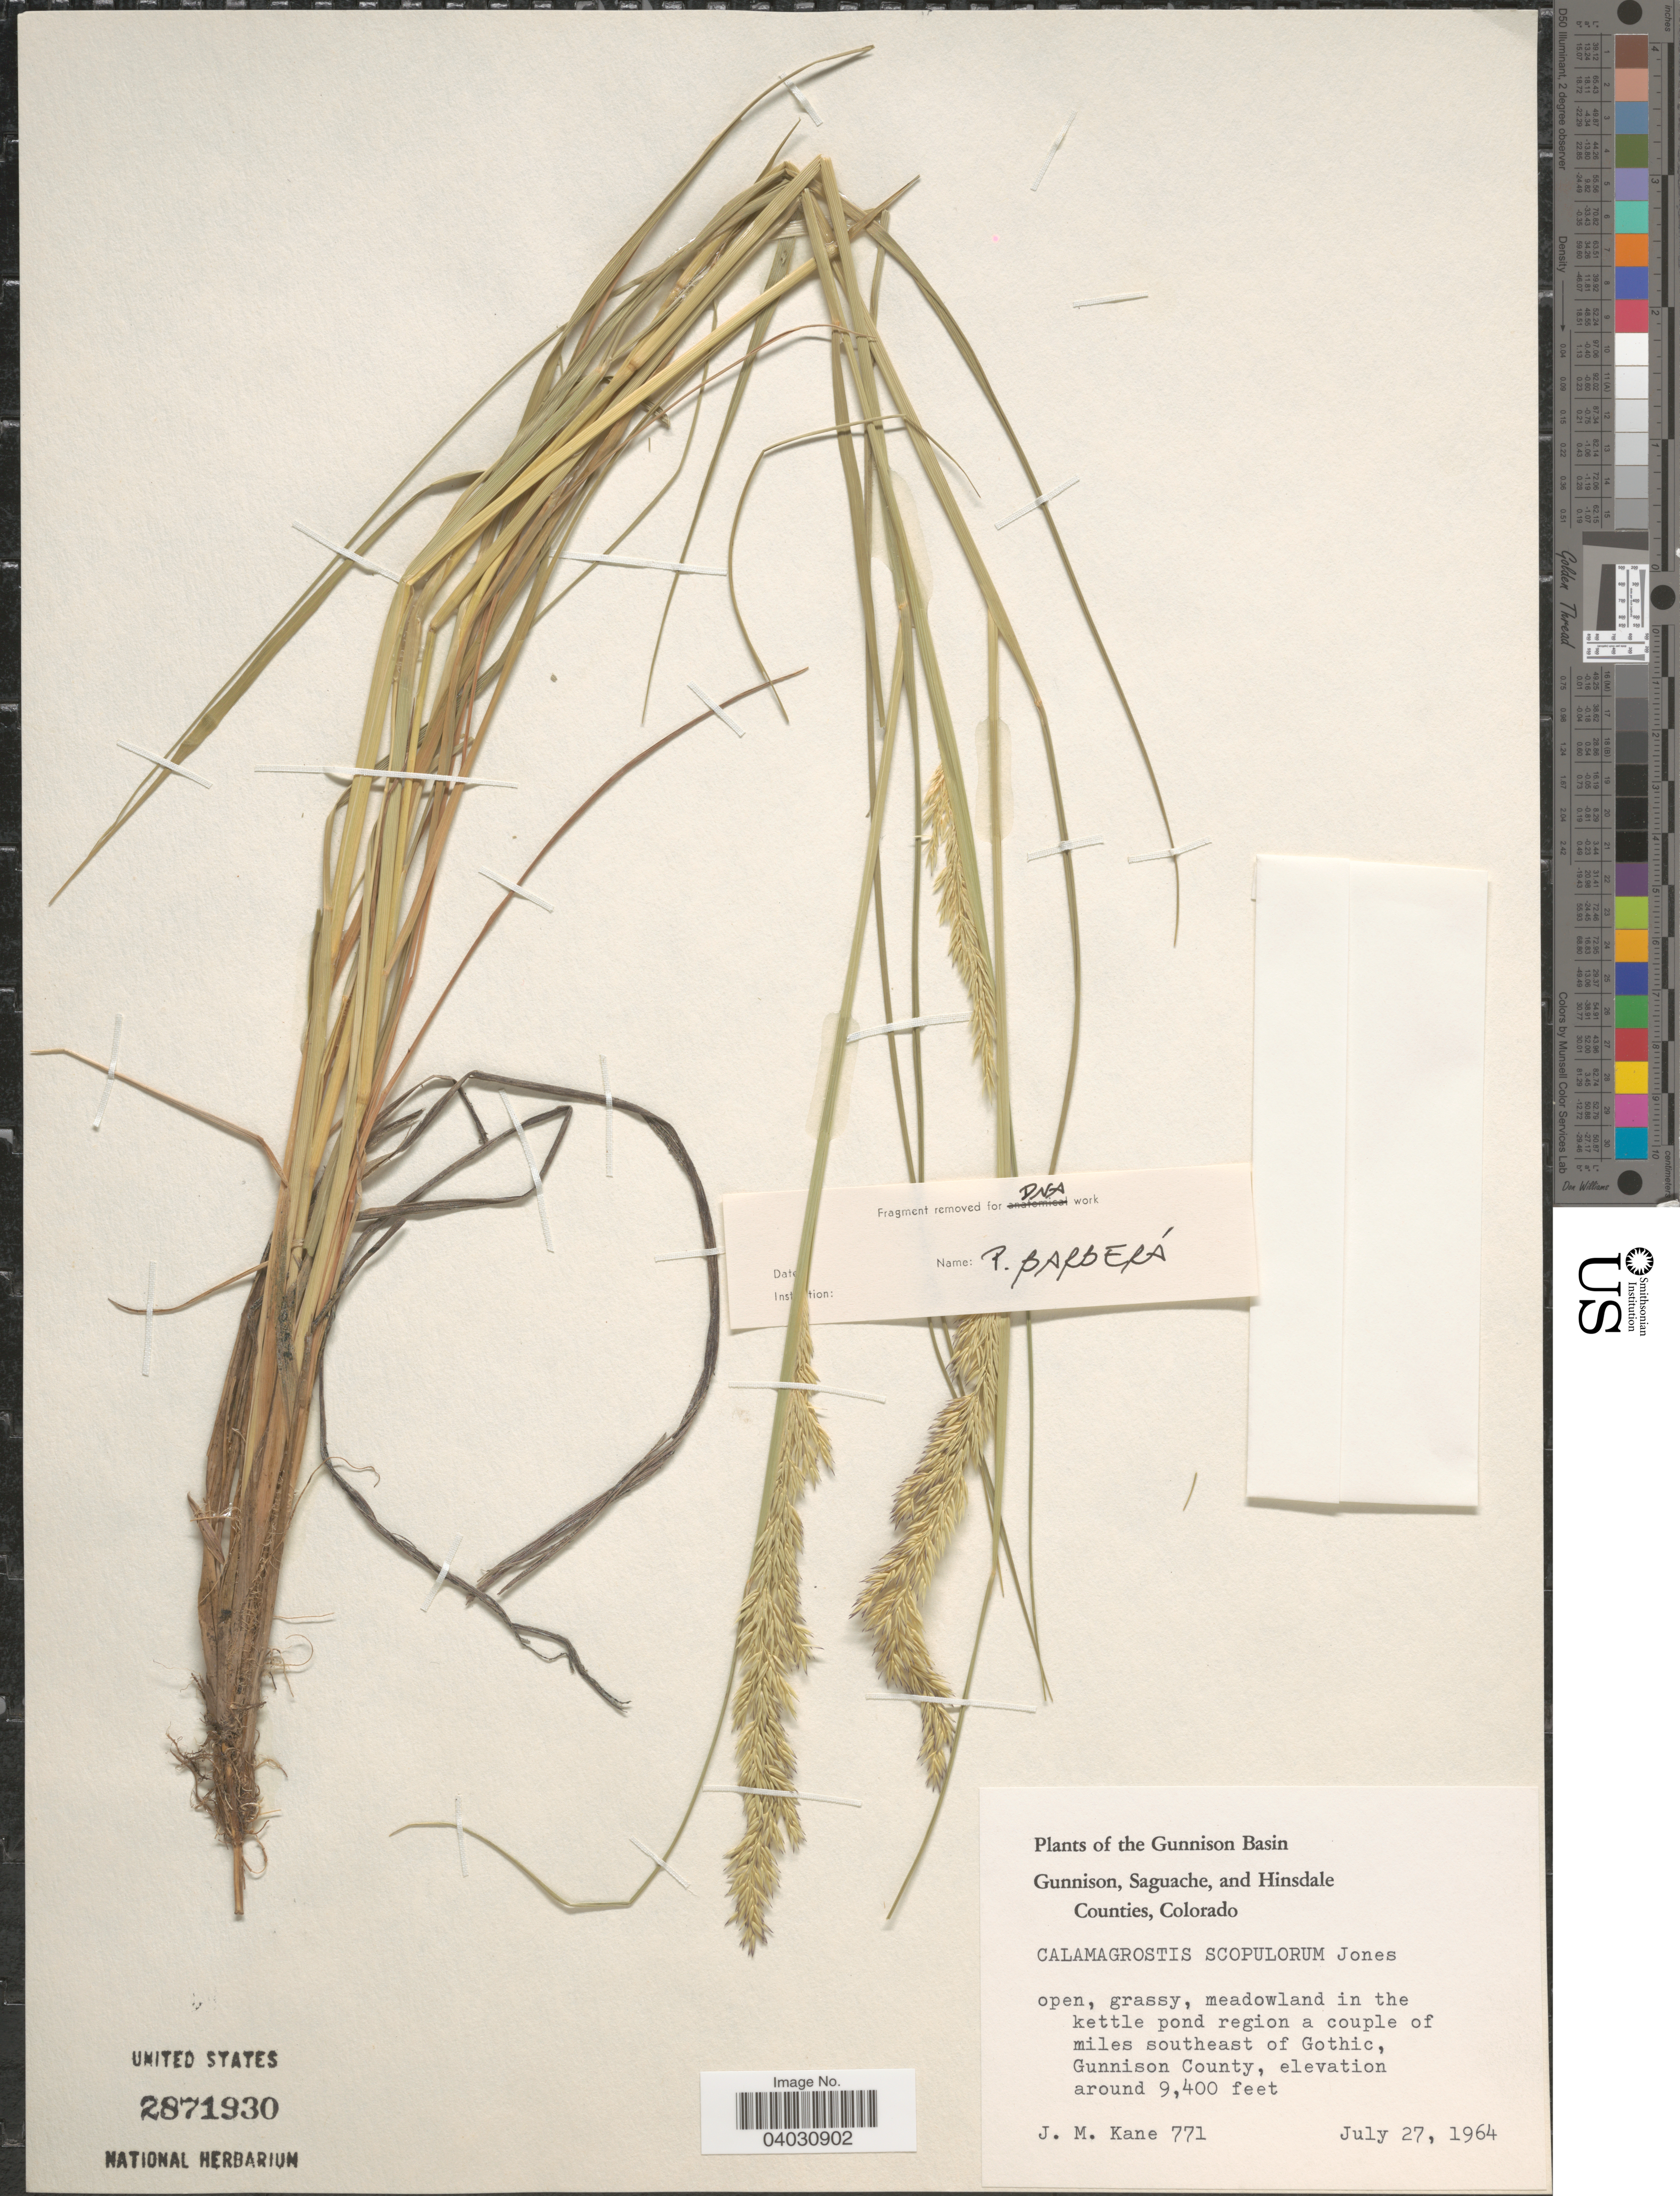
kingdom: Plantae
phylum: Tracheophyta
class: Liliopsida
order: Poales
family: Poaceae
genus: Calamagrostis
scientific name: Calamagrostis scopulorum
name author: M.E. Jones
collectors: J. Kane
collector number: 771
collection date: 1964-07-27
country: United States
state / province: Colorado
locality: The Gunnison Basin. A couple of miles southeast of Gothic, Gunnison County.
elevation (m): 2865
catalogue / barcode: US 2871930